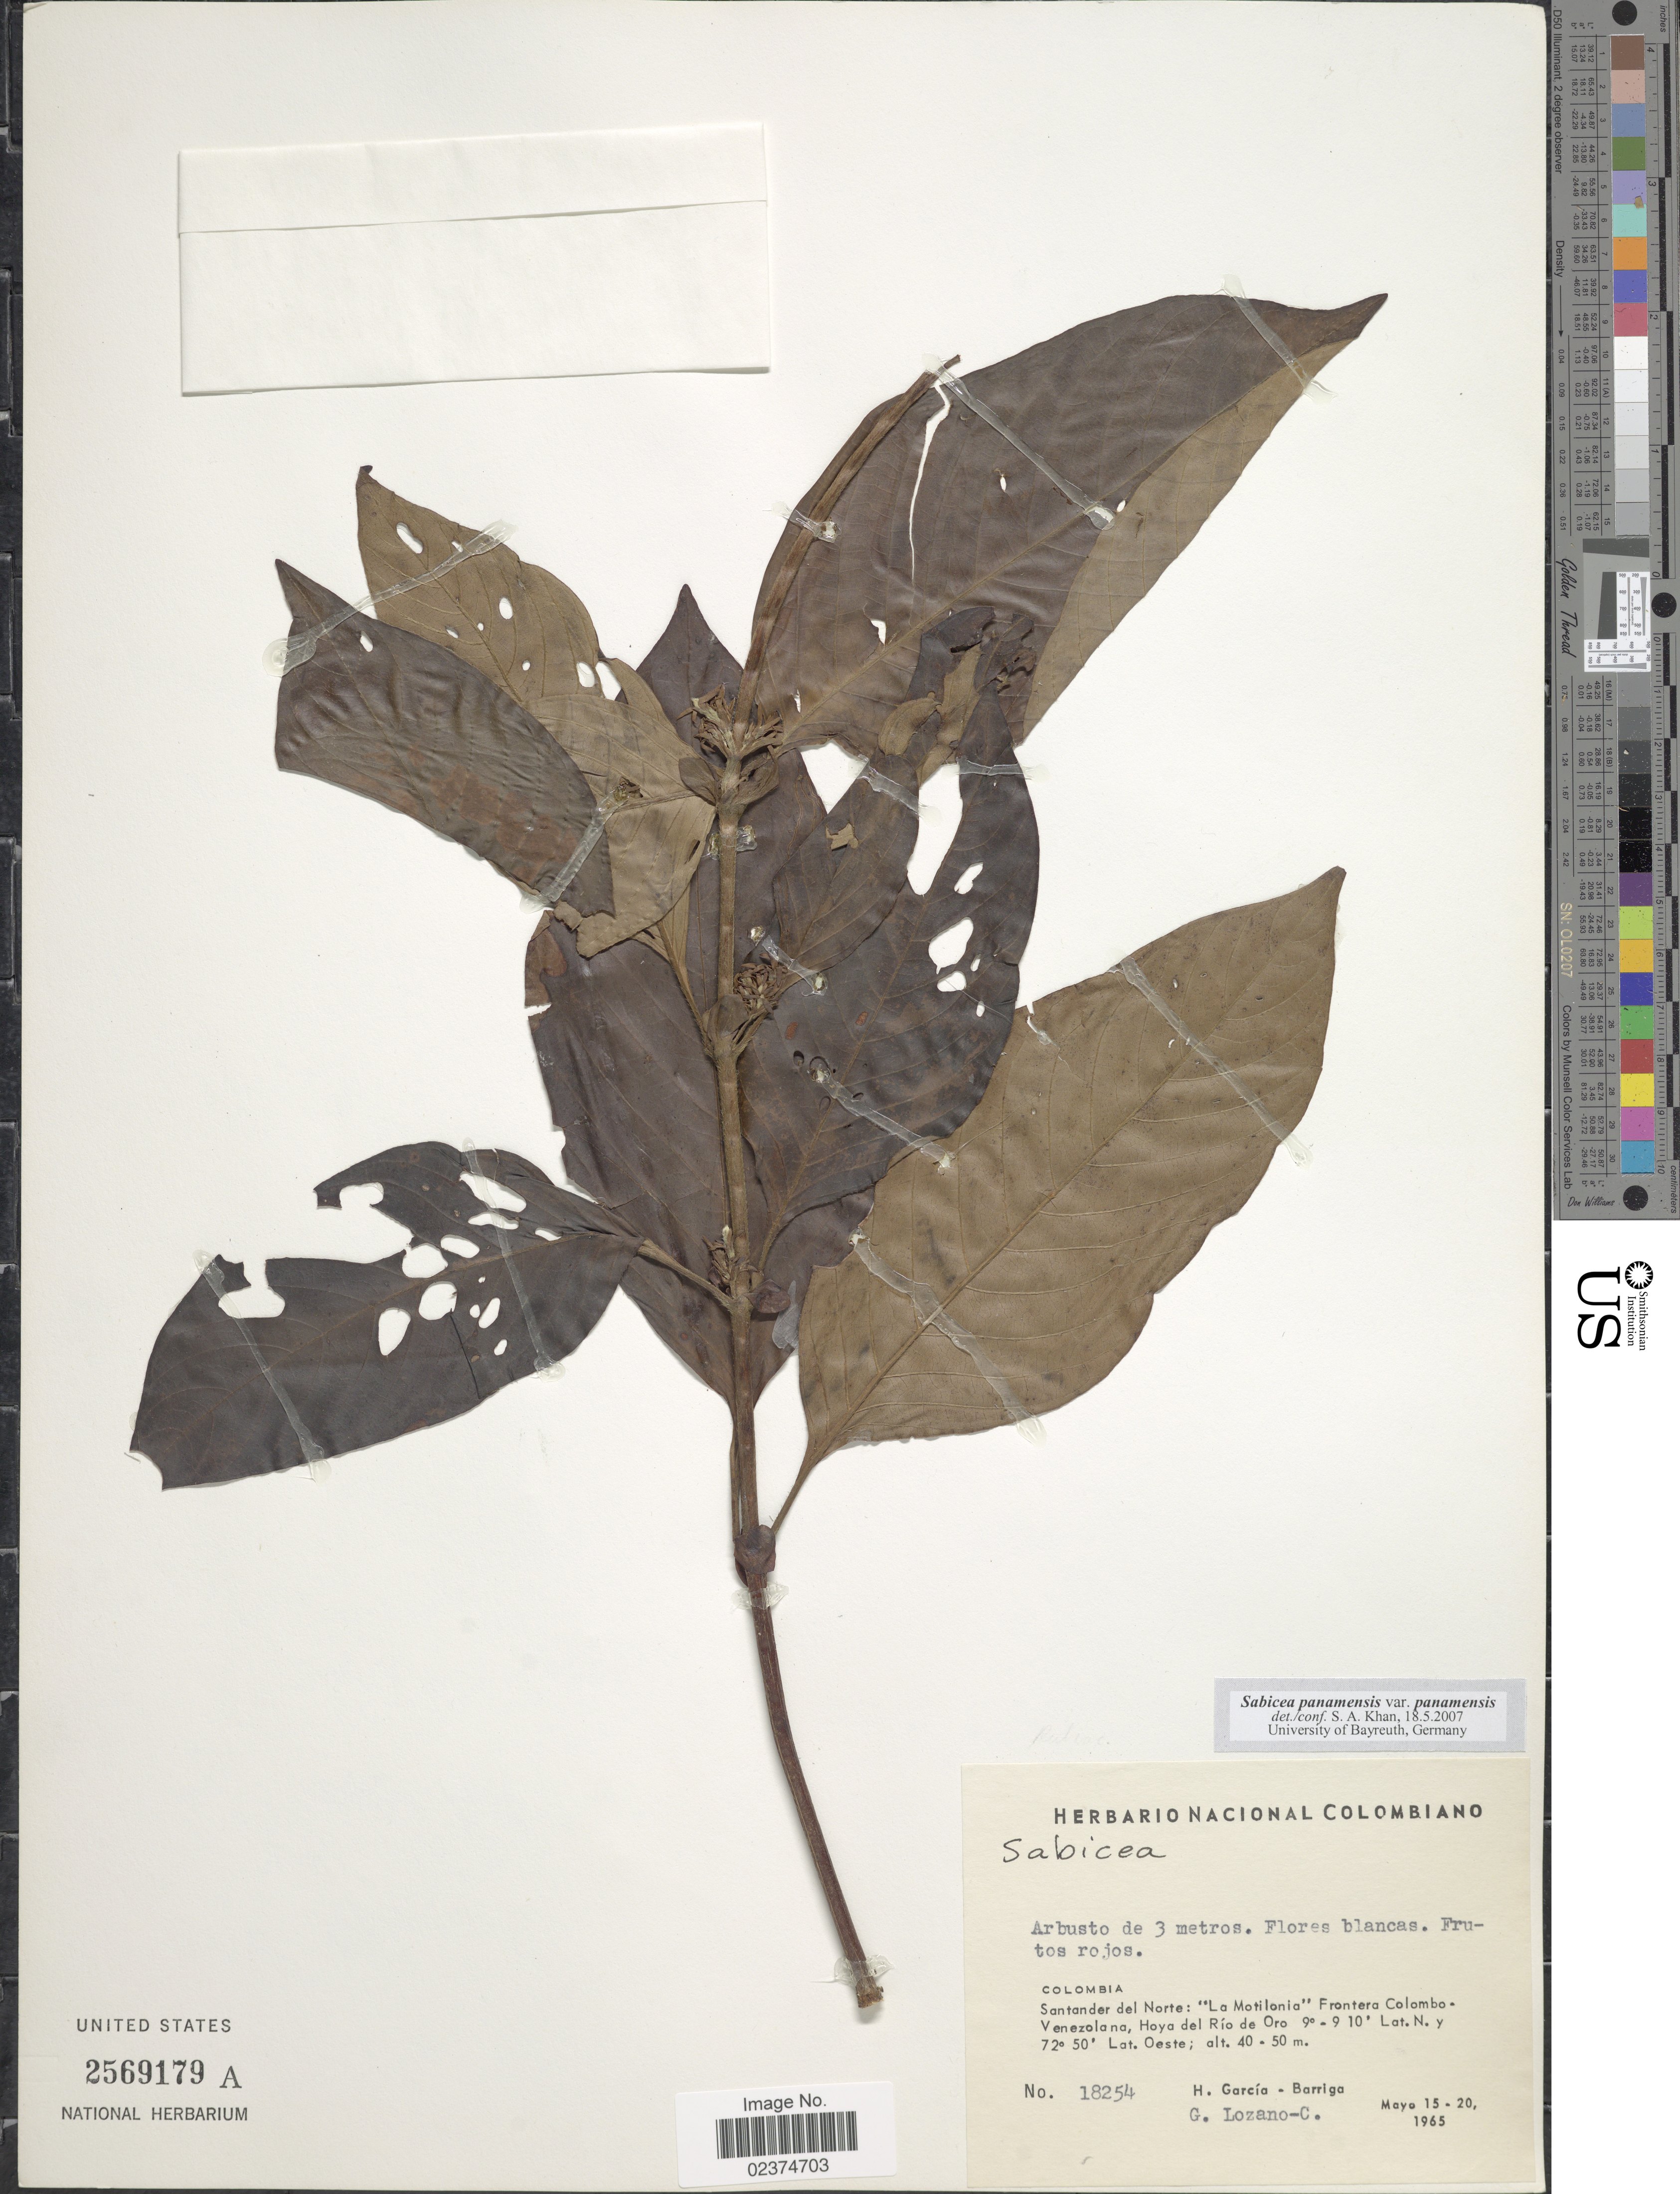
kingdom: Plantae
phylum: Tracheophyta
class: Magnoliopsida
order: Gentianales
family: Rubiaceae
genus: Sabicea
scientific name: Sabicea panamensis var. panamensis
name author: Wernham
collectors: H. García Barriga & G. Lozano-Contreras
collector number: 18254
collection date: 1965-05-15/1965-05-20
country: Colombia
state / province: Norte de Santander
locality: Santander del Norte: "La Motilonia" Frontera Colombo-Venezolana, Hoya del Rio de Oro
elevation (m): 40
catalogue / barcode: US 2569179A